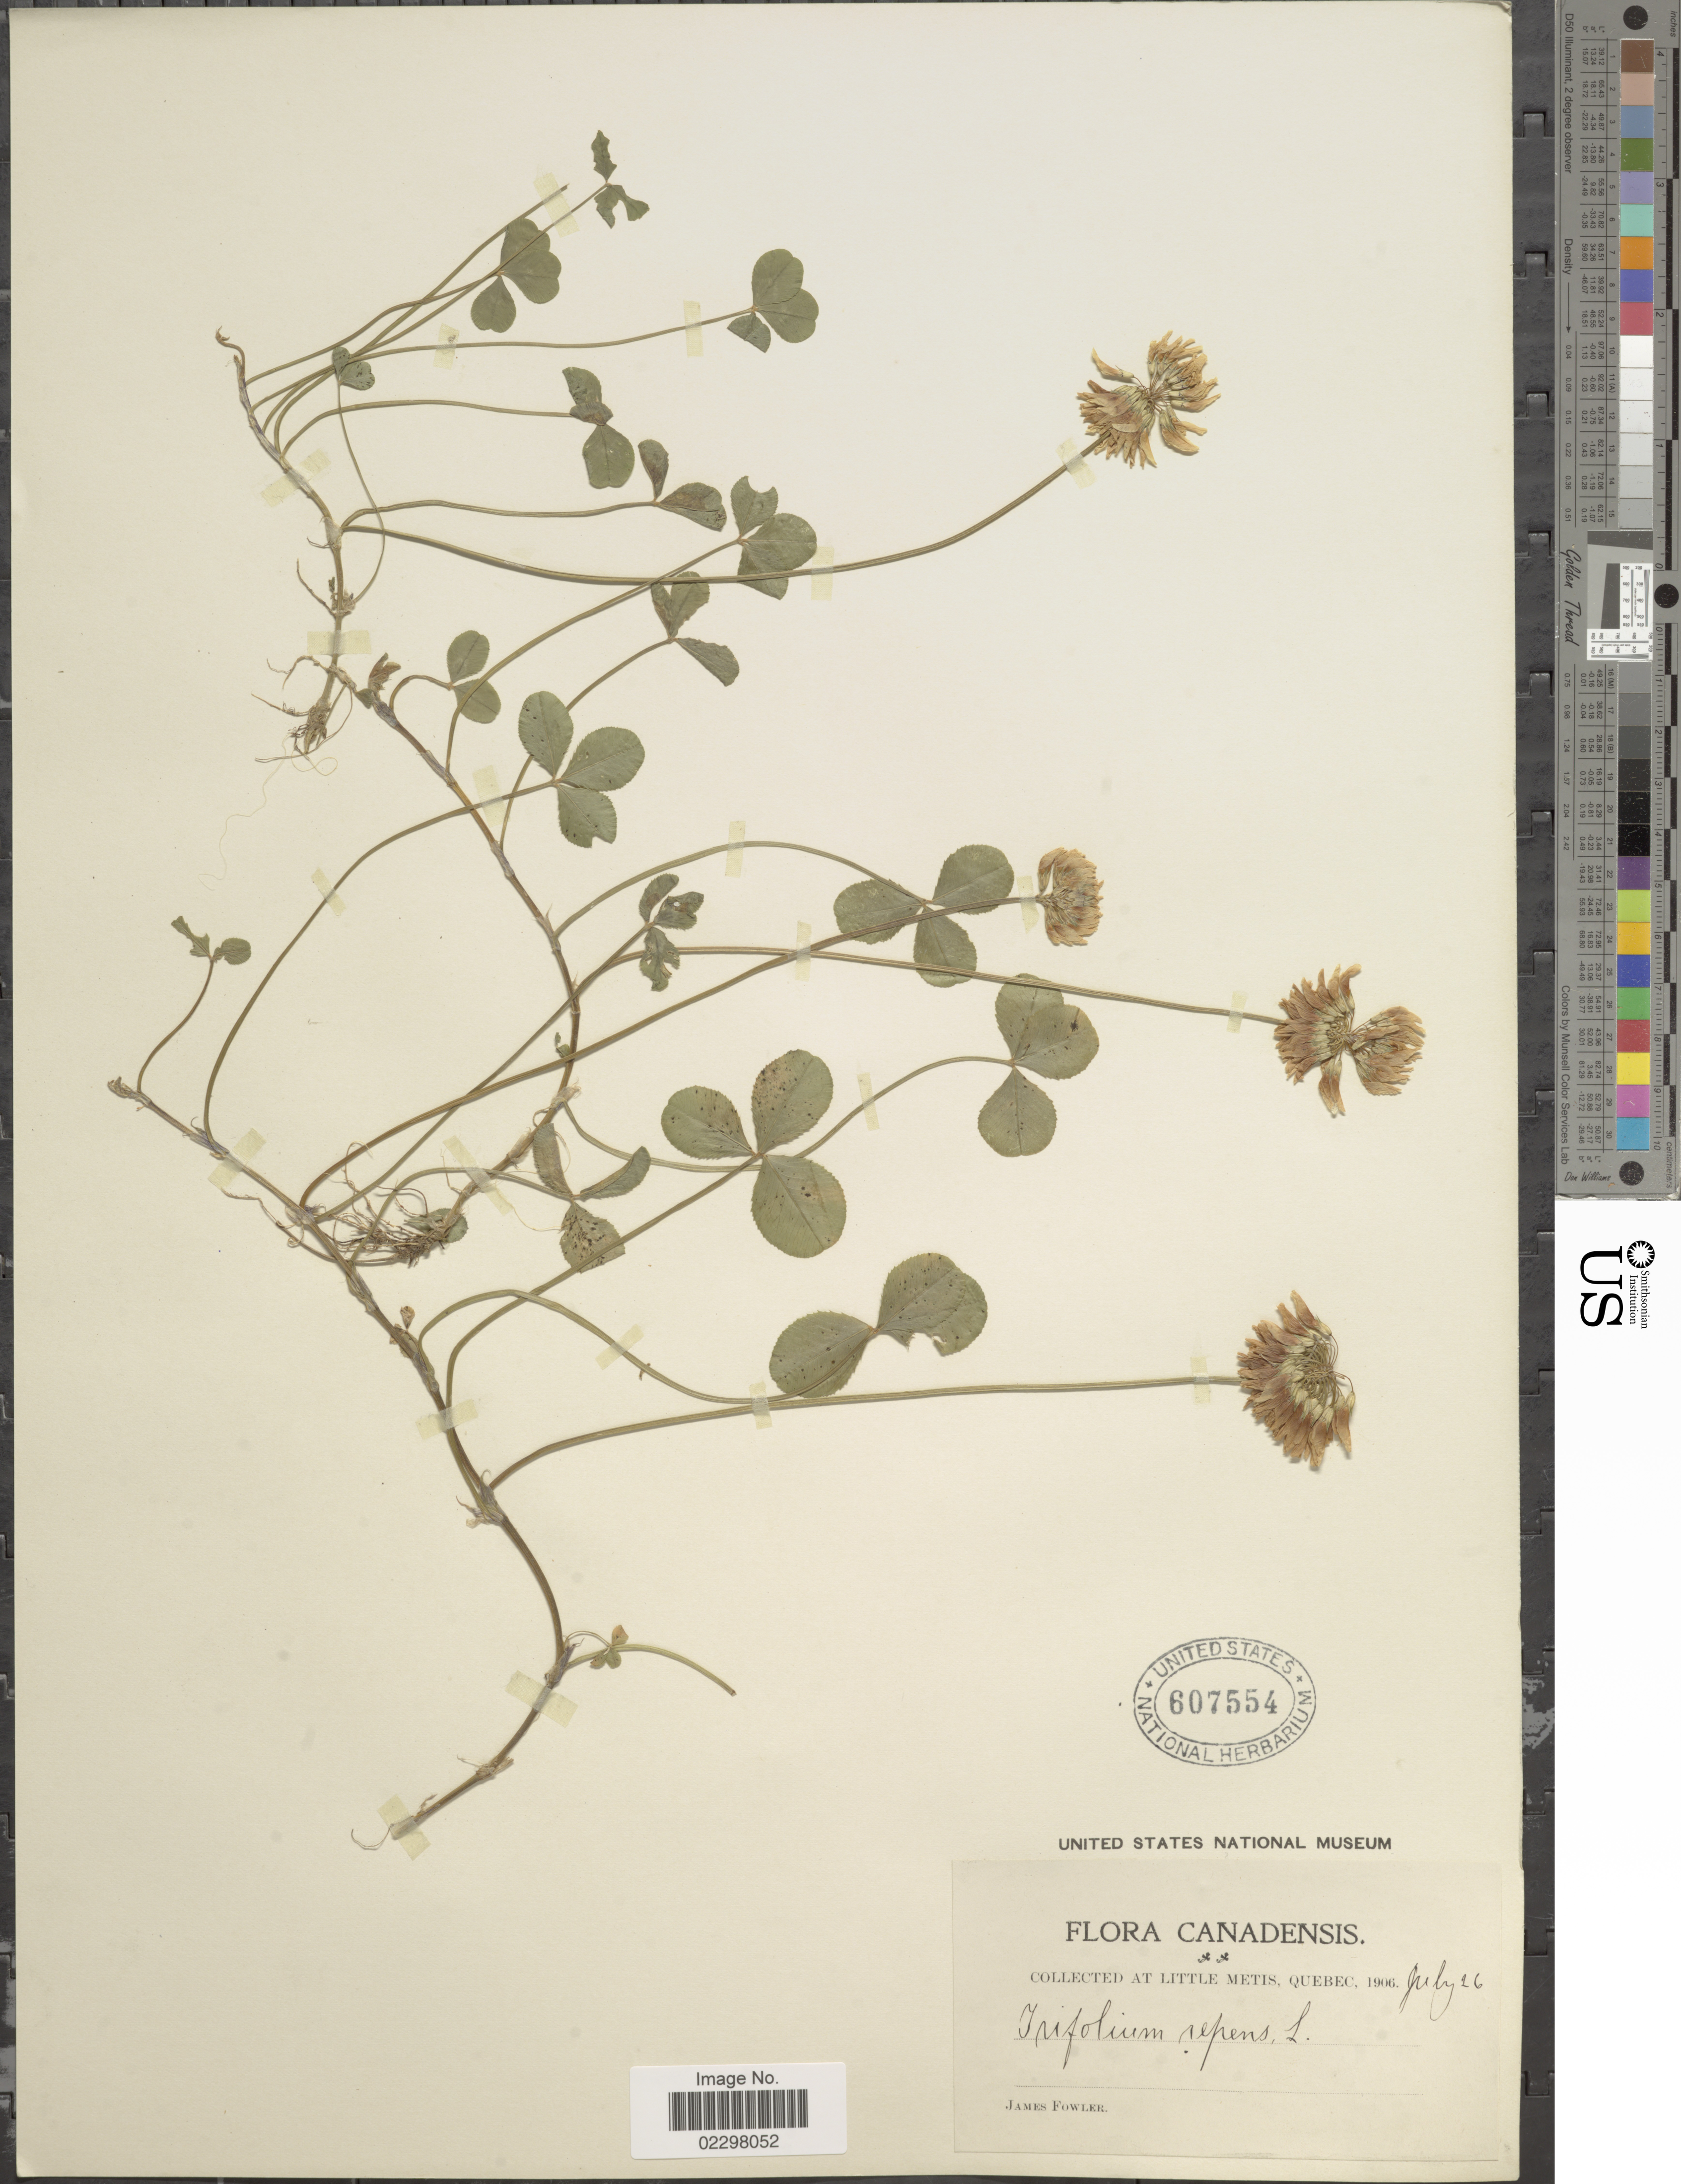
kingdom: Plantae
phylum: Tracheophyta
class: Magnoliopsida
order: Fabales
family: Fabaceae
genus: Trifolium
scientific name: Trifolium repens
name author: L.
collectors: J. P. Fowler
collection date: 1906-07-26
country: Canada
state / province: Quebec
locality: At Little Metis.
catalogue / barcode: US 607554